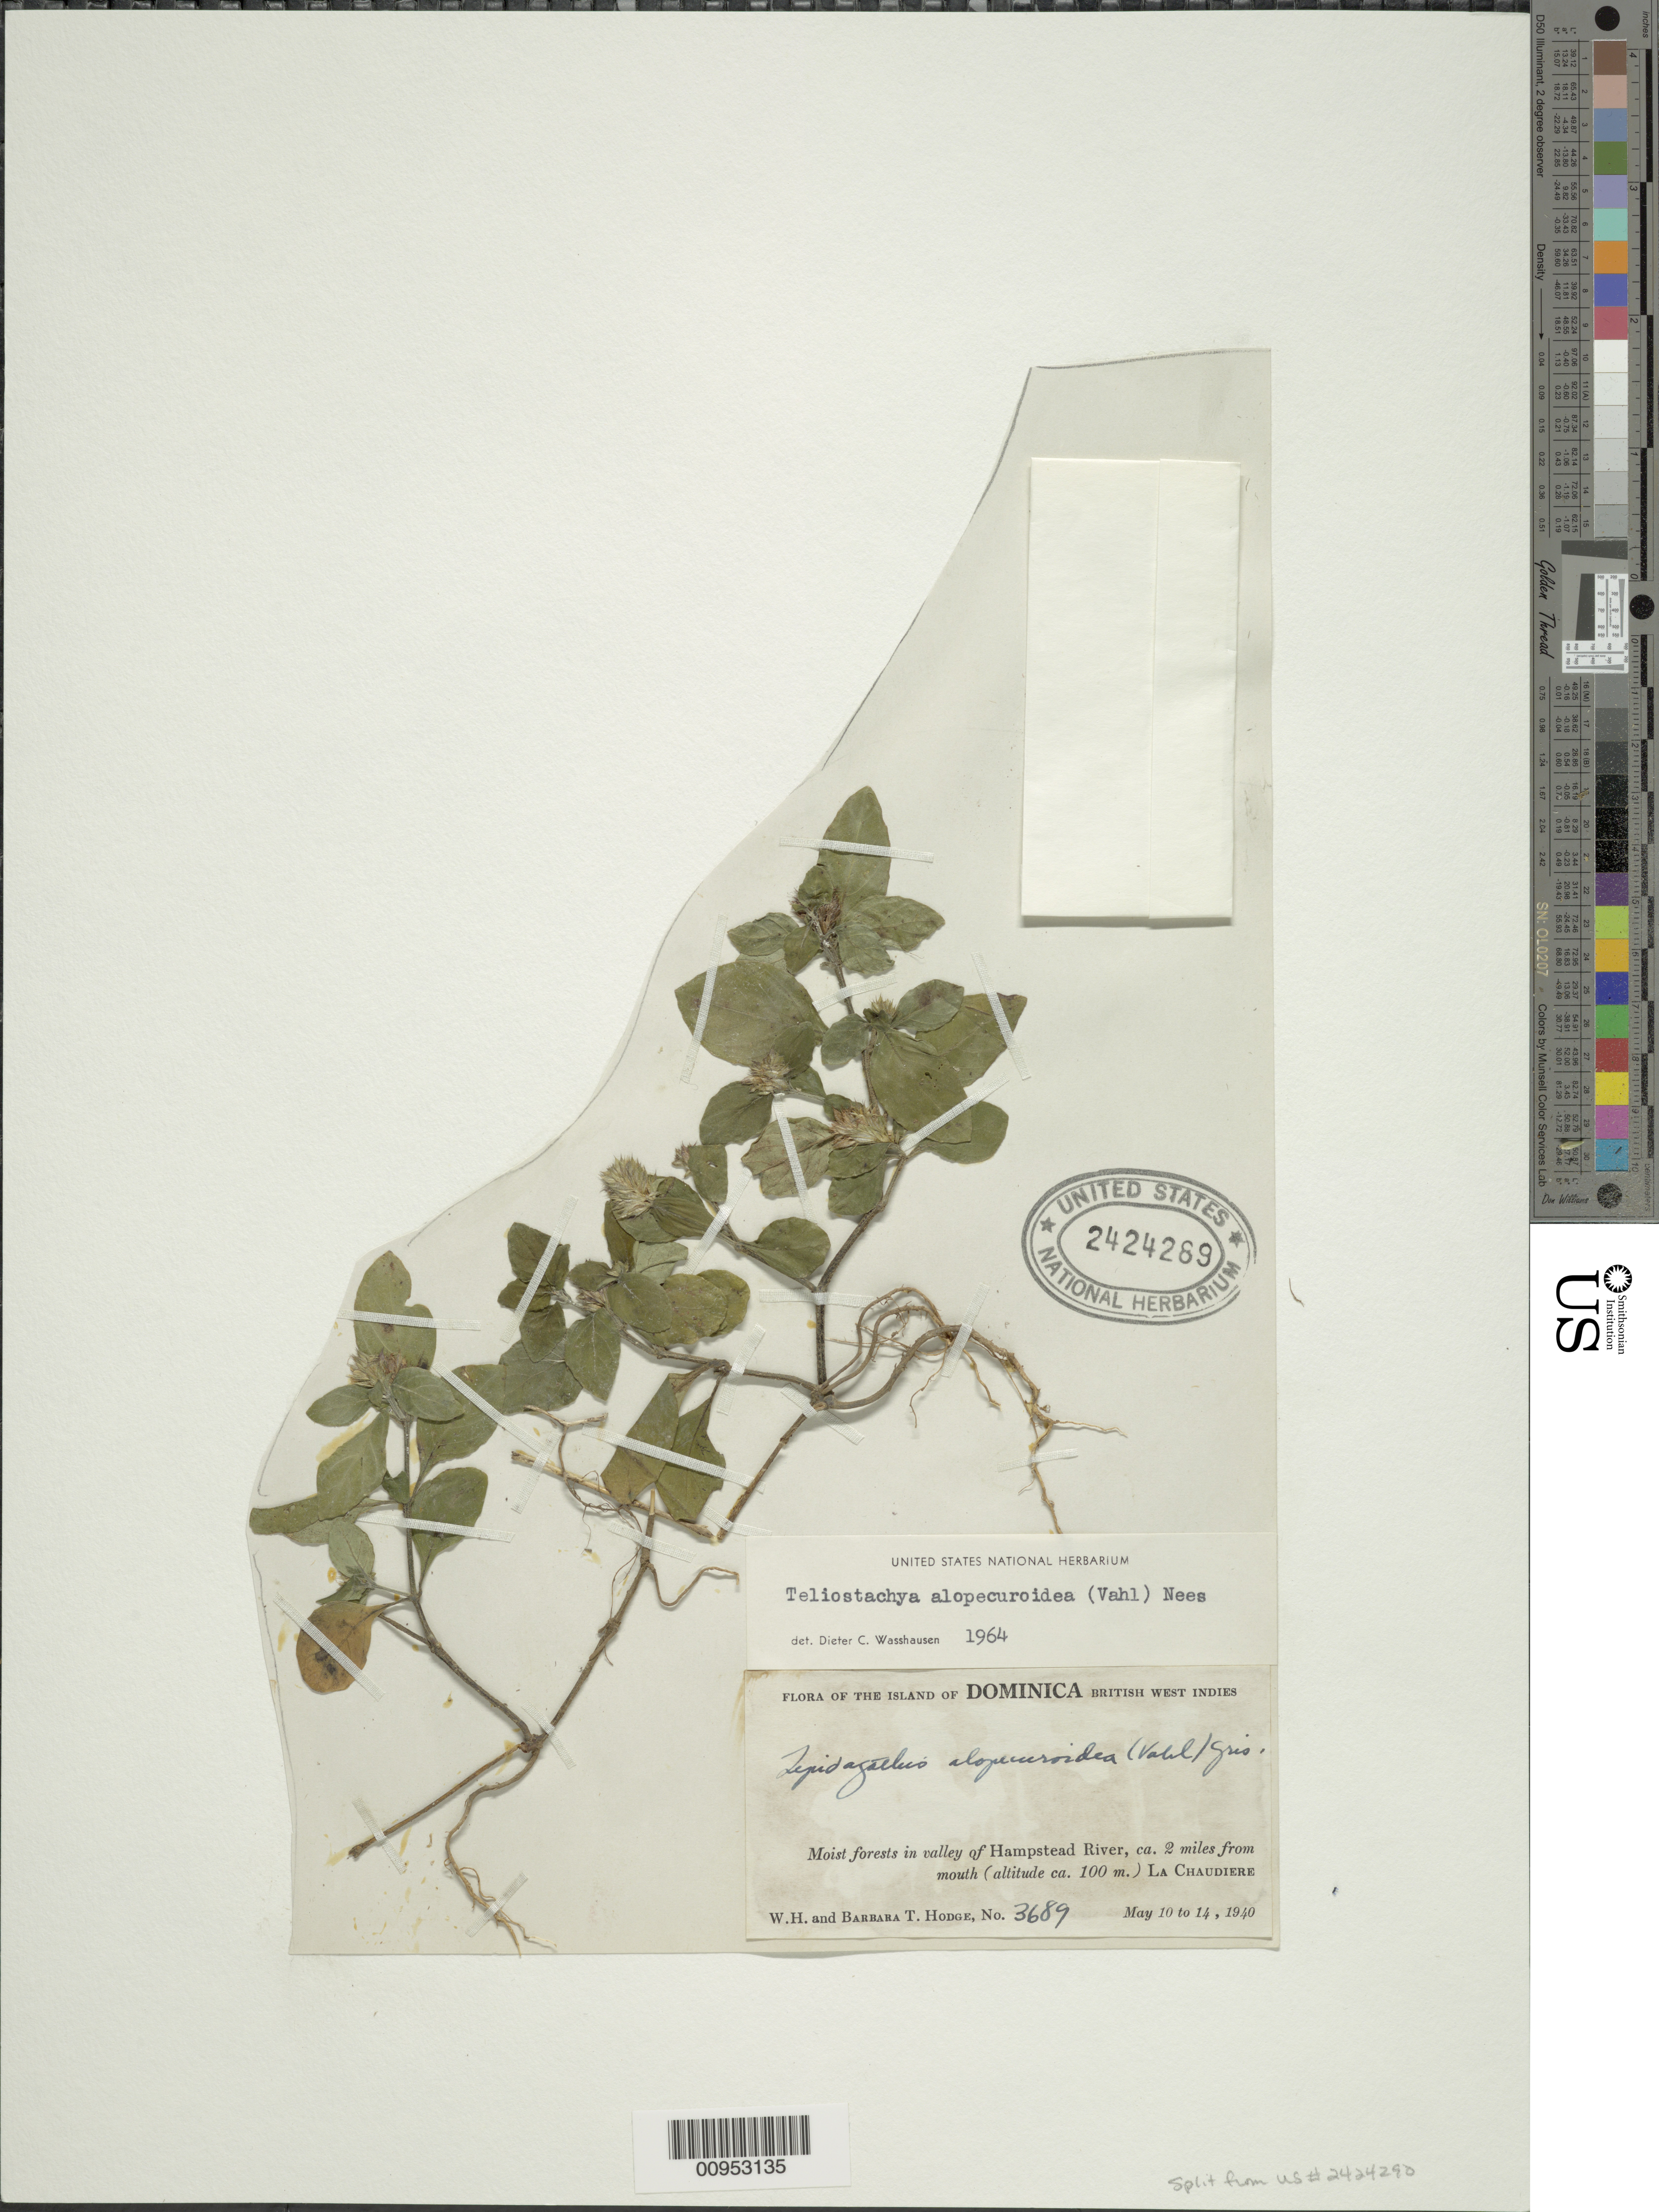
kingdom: Plantae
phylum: Tracheophyta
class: Magnoliopsida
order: Lamiales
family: Acanthaceae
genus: Teliostachya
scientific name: Teliostachya alopecuroidea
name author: (Vahl) Nees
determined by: Wasshausen, Dieter C., (BOT), Smithsonian Institution - National Museum of Natural History (UNITED STATES)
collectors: W. Hodge & B. Hodge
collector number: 3689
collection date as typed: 10 May 1940 to 14 May 1940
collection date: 1940-05-10/1940-05-14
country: Dominica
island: Dominica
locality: Hampstead river, ca. 2 miles from mouth La Chaudiere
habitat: Moist forests in river valley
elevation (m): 100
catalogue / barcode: US 2424289